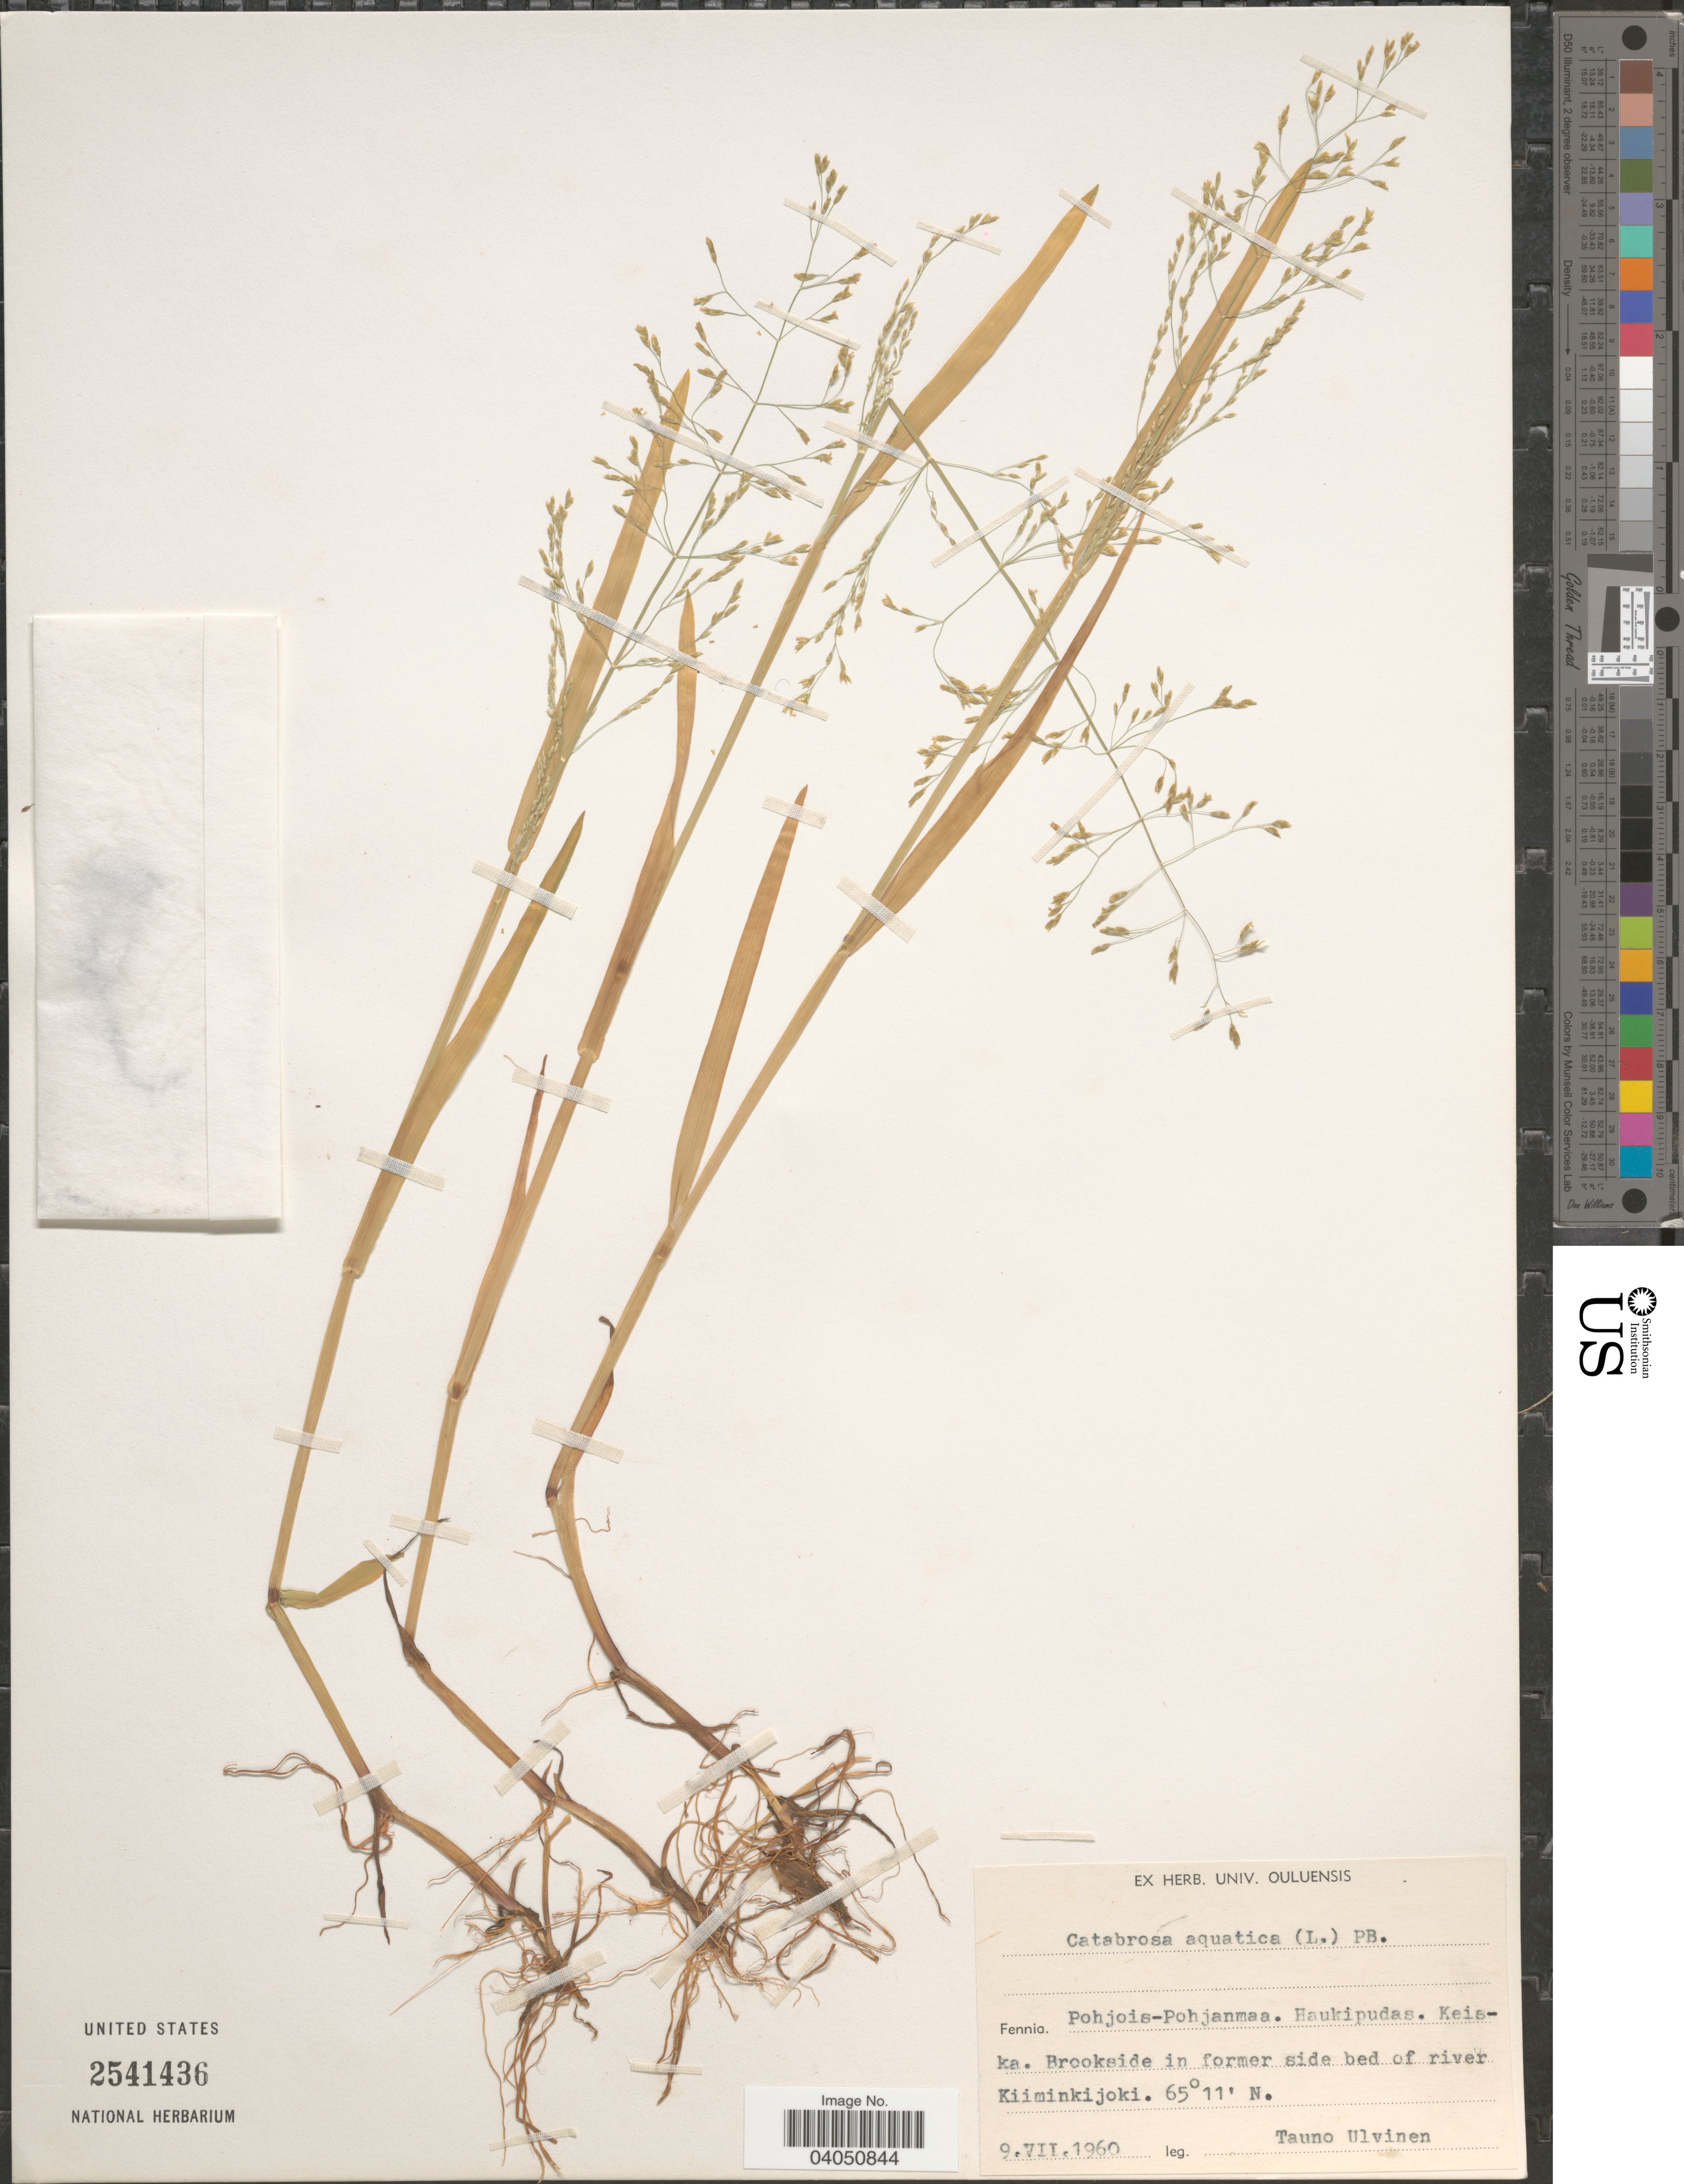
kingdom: Plantae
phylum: Tracheophyta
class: Liliopsida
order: Poales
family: Poaceae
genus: Catabrosa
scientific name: Catabrosa aquatica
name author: (L.) P. Beauv.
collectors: T. Ulvinen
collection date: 1960-07-09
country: Finland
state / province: Pohjois-Pohjanmaa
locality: Fennia. Haukipudas. Keiska. Brookside in former side bed of river Kiiminkijoki.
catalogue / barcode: US 2541436